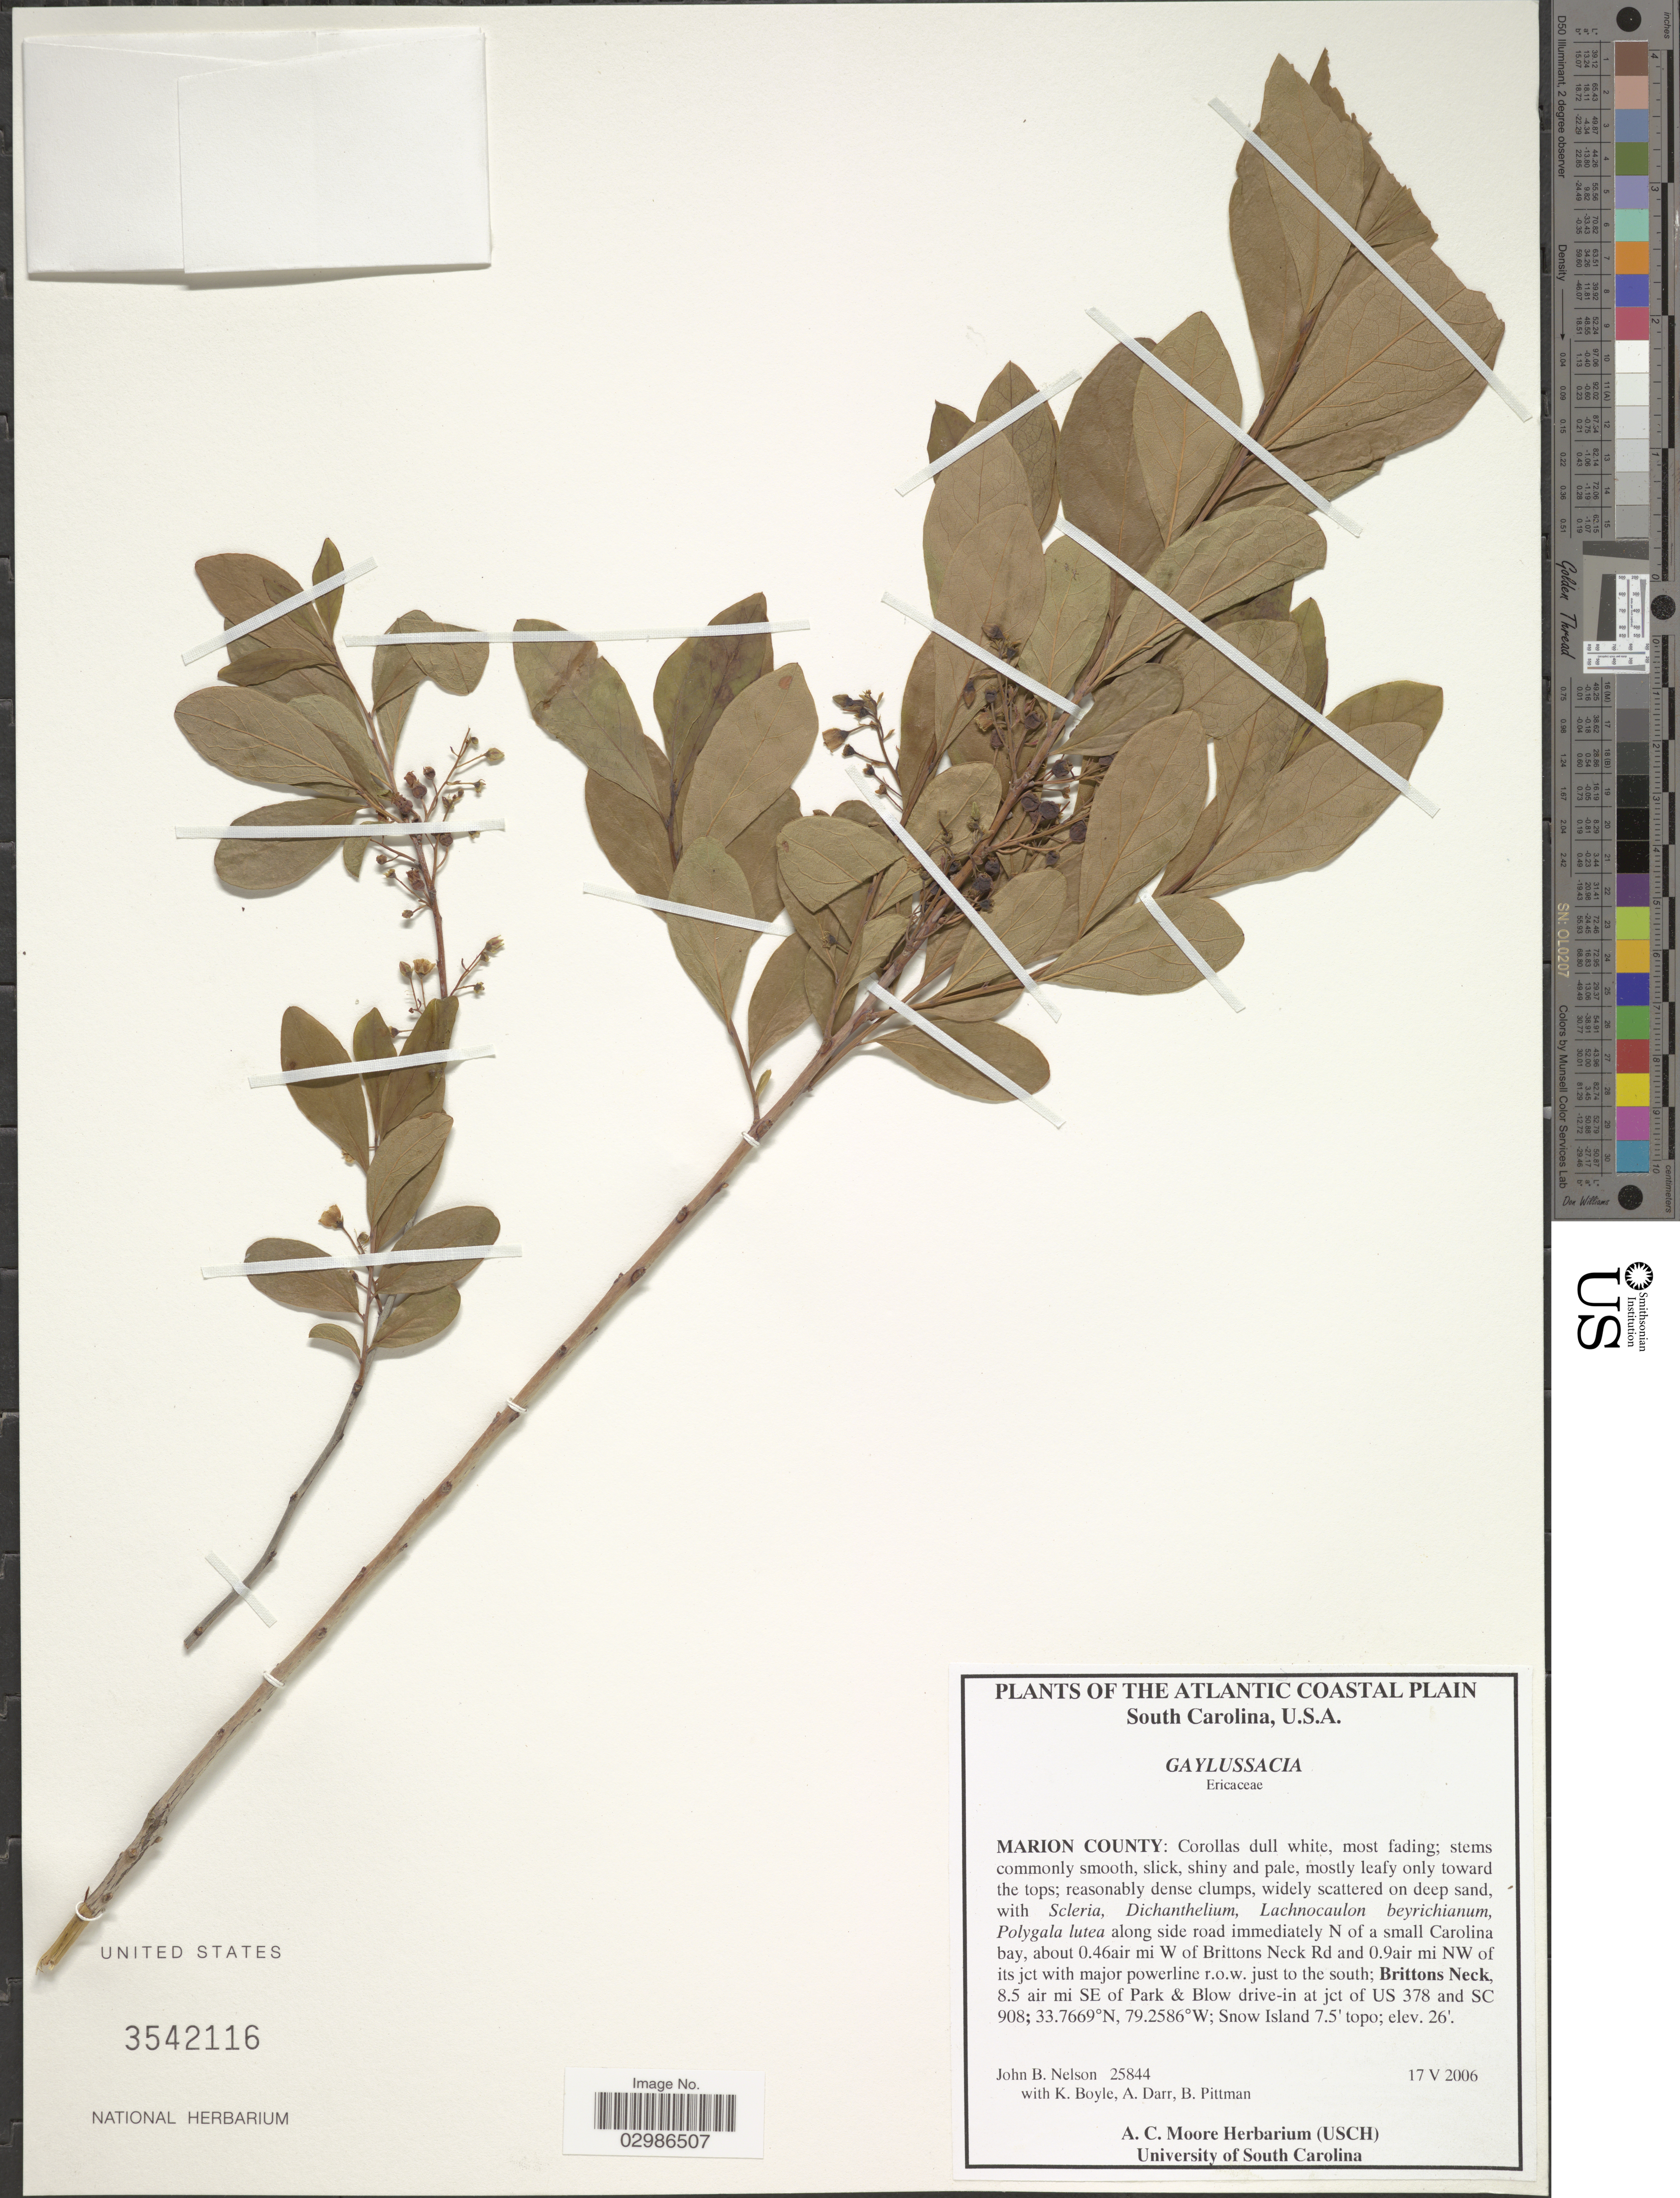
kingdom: Plantae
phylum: Tracheophyta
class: Magnoliopsida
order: Ericales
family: Ericaceae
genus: Gaylussacia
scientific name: Gaylussacia sp.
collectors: J. B. Nelson, K. Boyle, A. Darr & B. Pittman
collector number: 25844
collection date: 2006-05-17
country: United States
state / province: South Carolina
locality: Atlantic Coastal Plain. Marion County. Along side road immediately N of a small Carolina bay, about 0.46air mi W of Brittons Neck Rd and 0.9air mi NW of its jct with major powerline r.o.w. just to the south; Brittons Neck, 8.5 air mi SE of Park & Blow drive-in at jct of US 378 and SC 908.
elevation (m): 8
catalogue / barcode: US 3542116